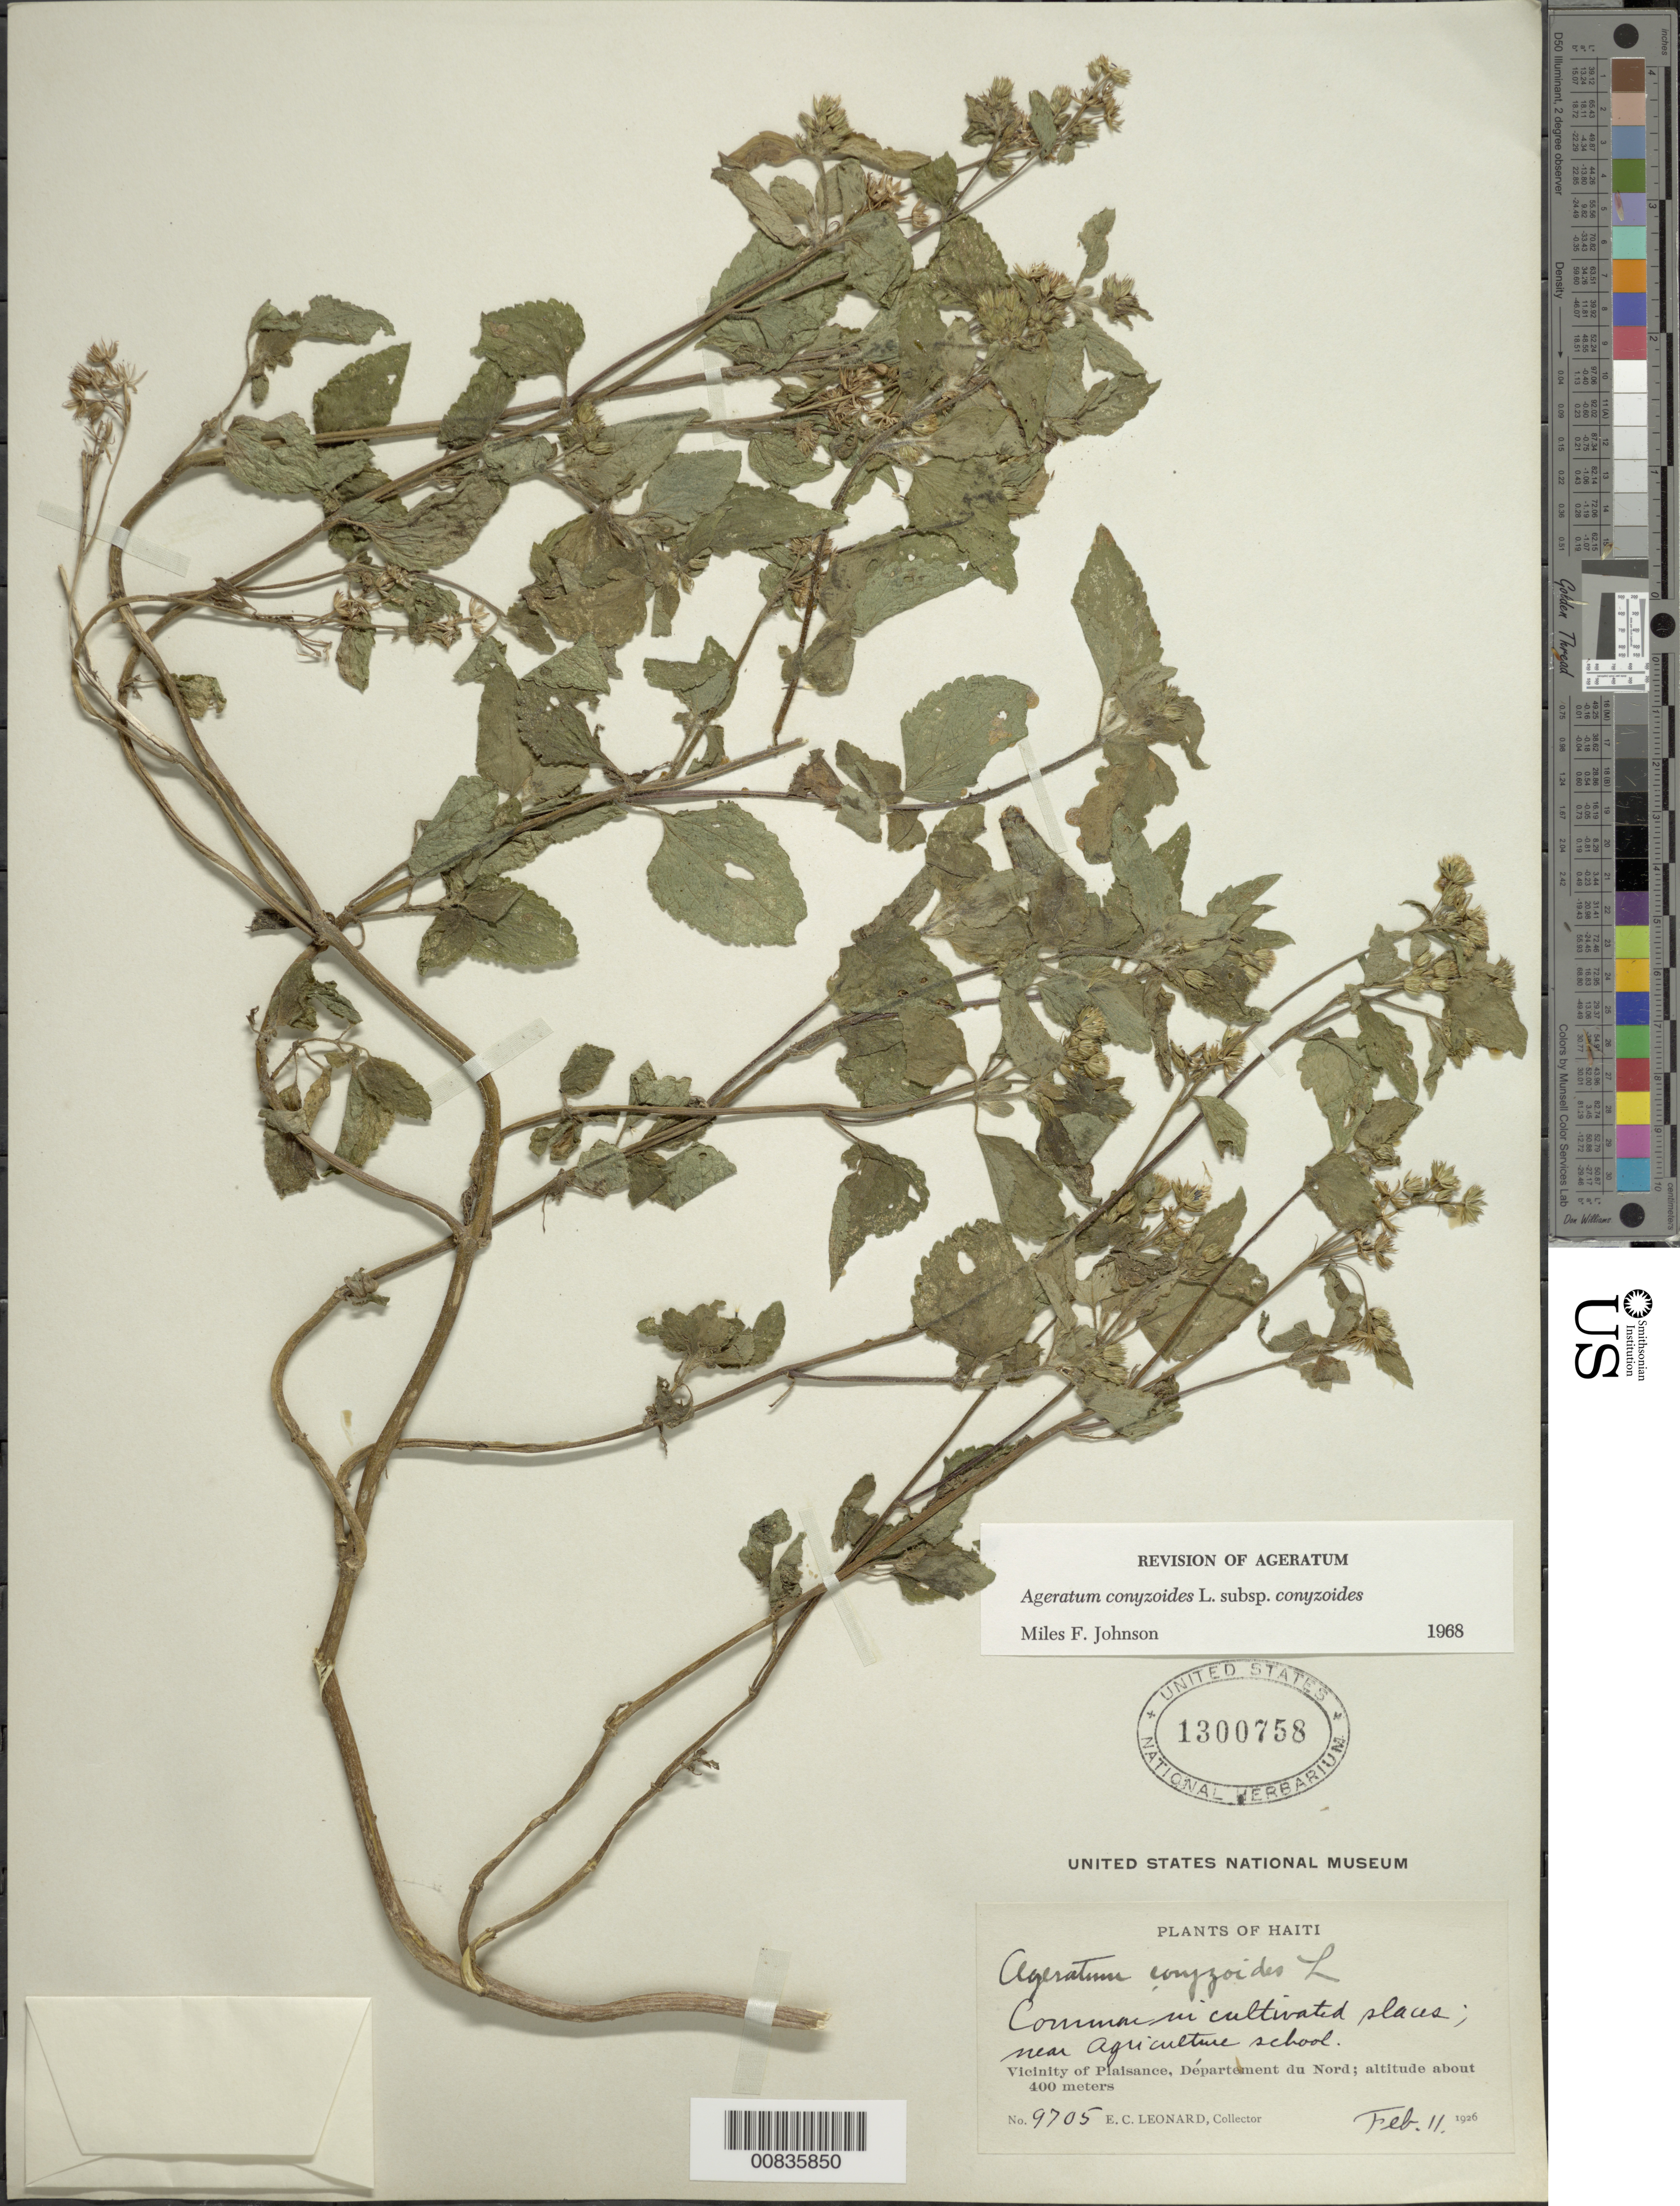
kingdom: Plantae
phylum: Tracheophyta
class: Magnoliopsida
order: Asterales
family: Asteraceae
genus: Ageratum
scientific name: Ageratum conyzoides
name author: L.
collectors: E. C. Leonard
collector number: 9705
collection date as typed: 11 Feb 1926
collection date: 1926-02-11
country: Haiti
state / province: Nord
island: Hispaniola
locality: Vicinity of Plaisance, near Agriculture School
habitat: Cultivated places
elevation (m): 400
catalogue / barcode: US 1300758